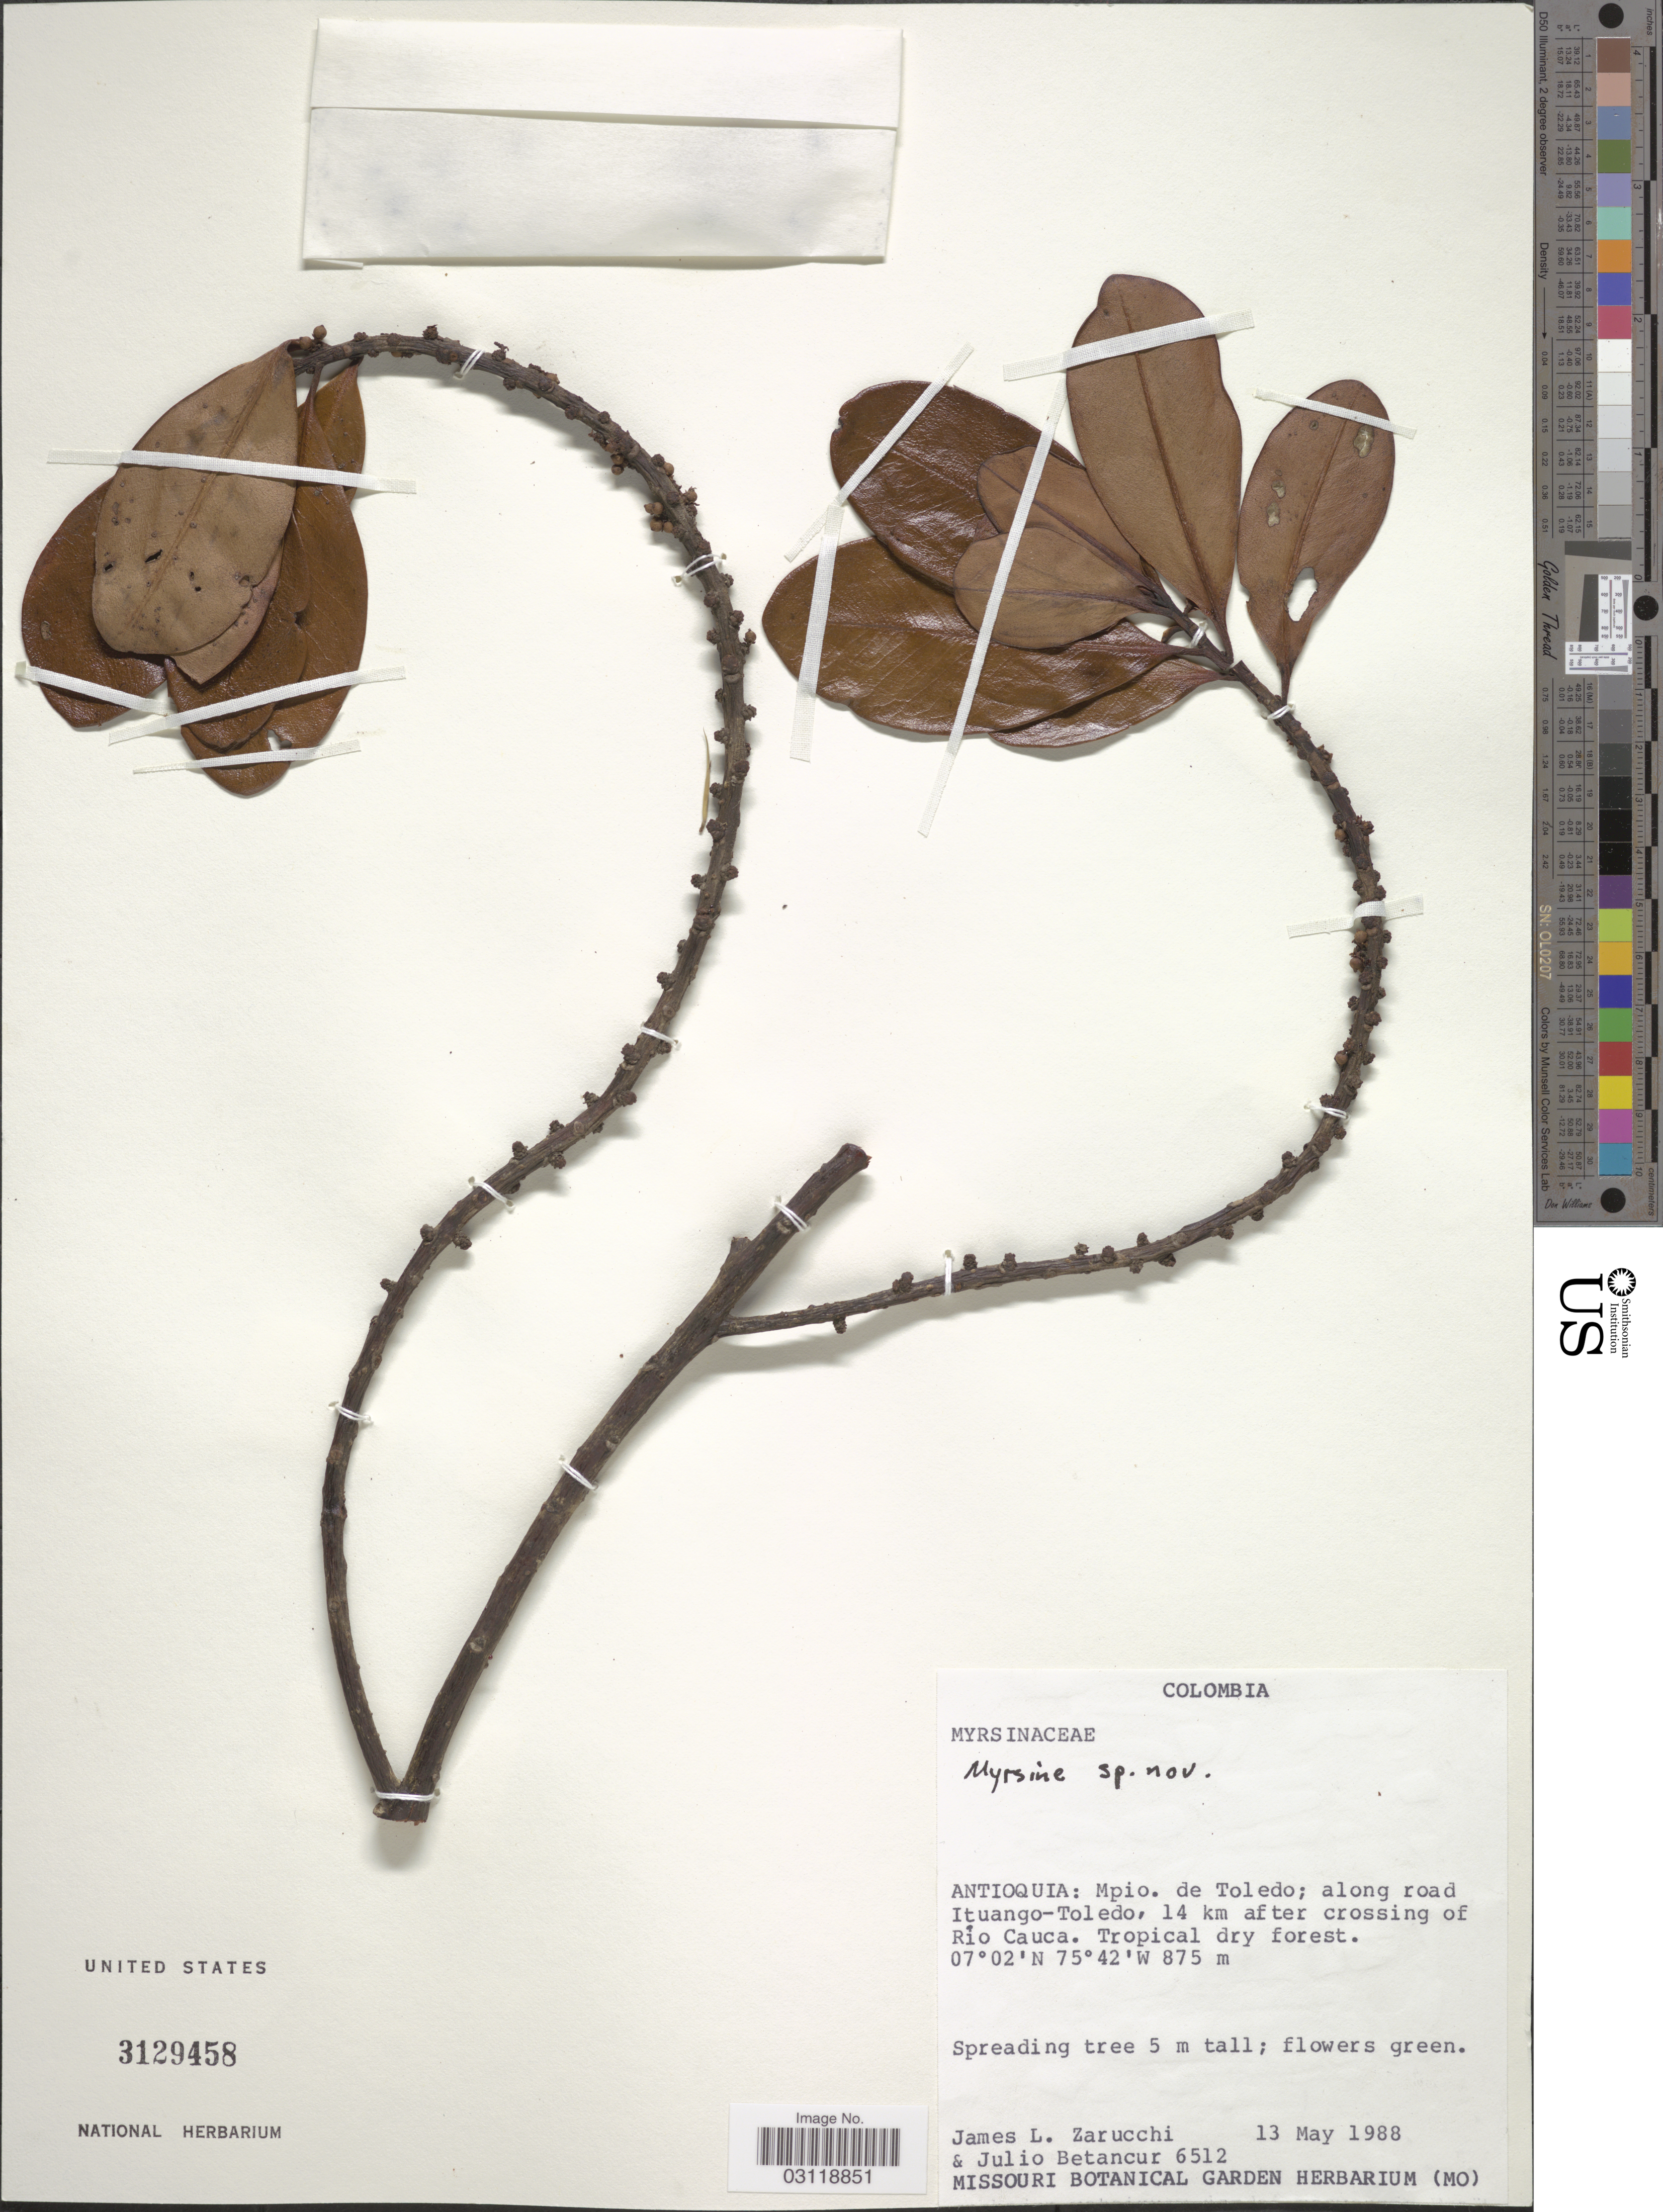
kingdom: Plantae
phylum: Tracheophyta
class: Magnoliopsida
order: Ericales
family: Primulaceae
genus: Rapanea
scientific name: Rapanea sp.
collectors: J. L. Zarucchi & J. Betancur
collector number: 6512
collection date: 1988-05-13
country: Colombia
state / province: Antioquia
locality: Mpio. de Toledo; along road Ituango-Toledo, 14 km after crossing of Río Cauca.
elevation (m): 875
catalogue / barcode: US 3129458